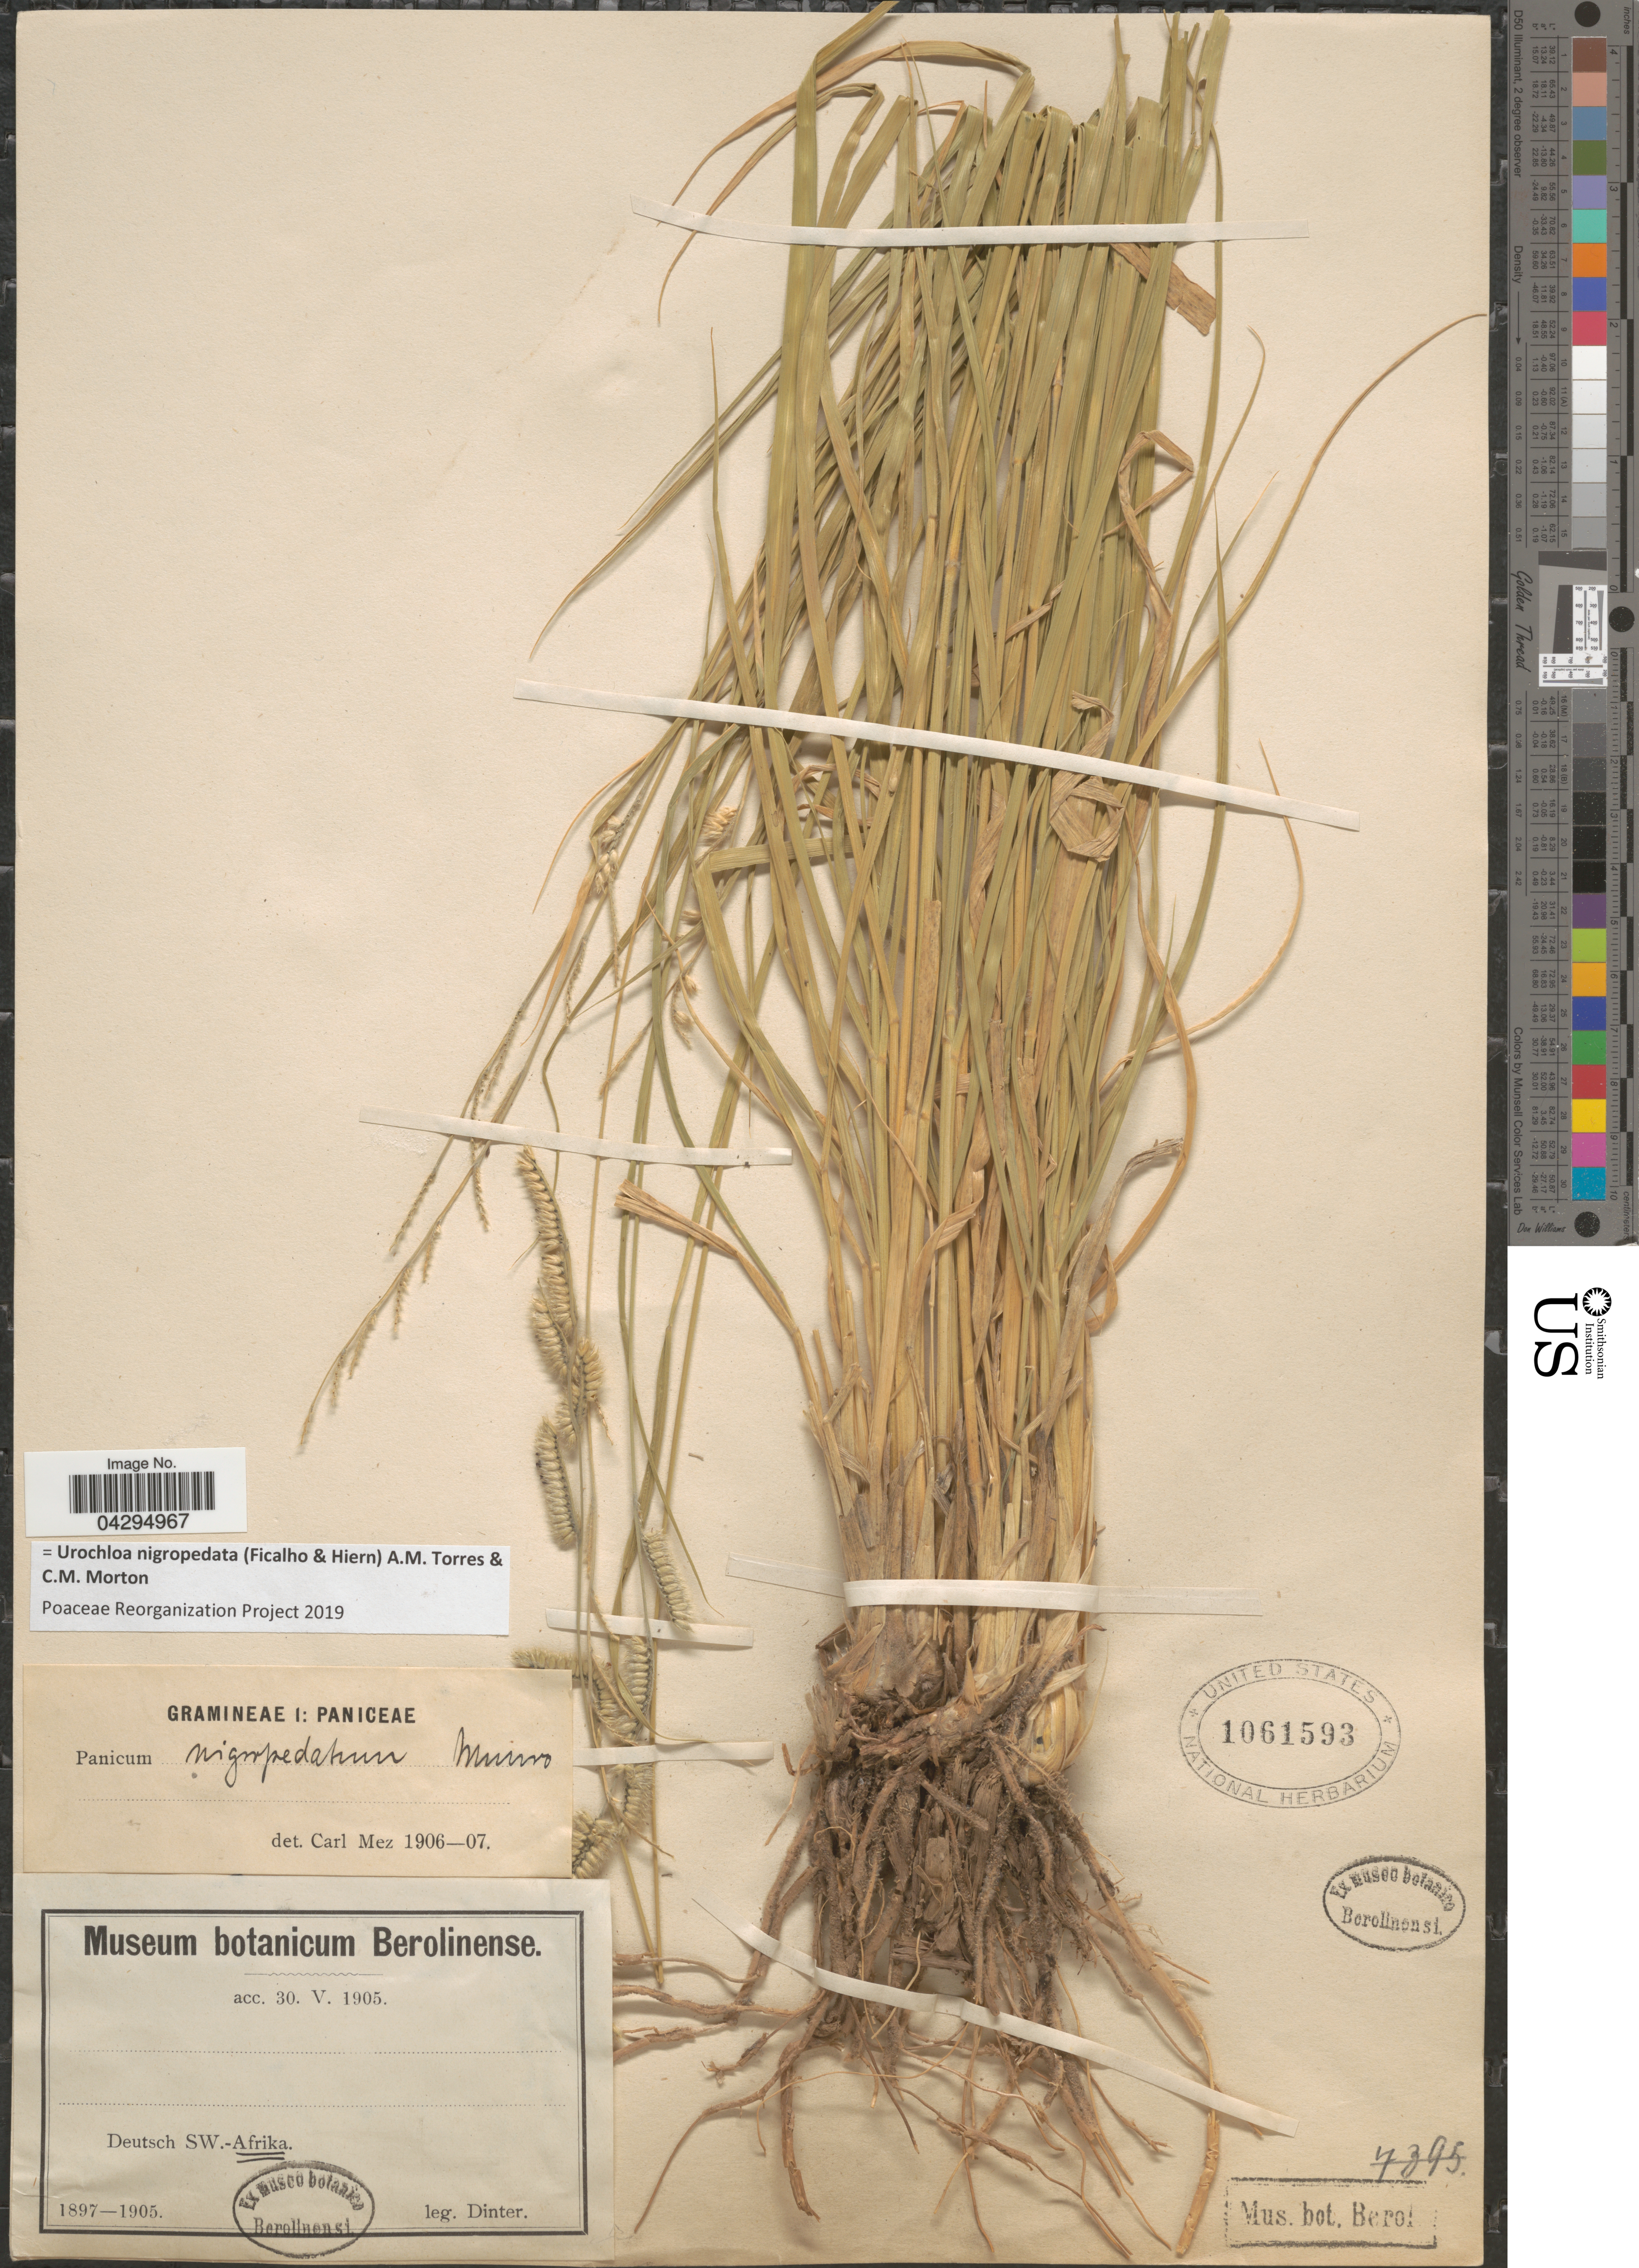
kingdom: Plantae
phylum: Tracheophyta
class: Liliopsida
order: Poales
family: Poaceae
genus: Urochloa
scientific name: Urochloa nigropedata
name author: (Ficalho & Hiern) A.M. Torres & C.M. Morton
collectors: Dinter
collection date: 1897/1905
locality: Deutsch SW.-Afrika.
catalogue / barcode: US 1061593